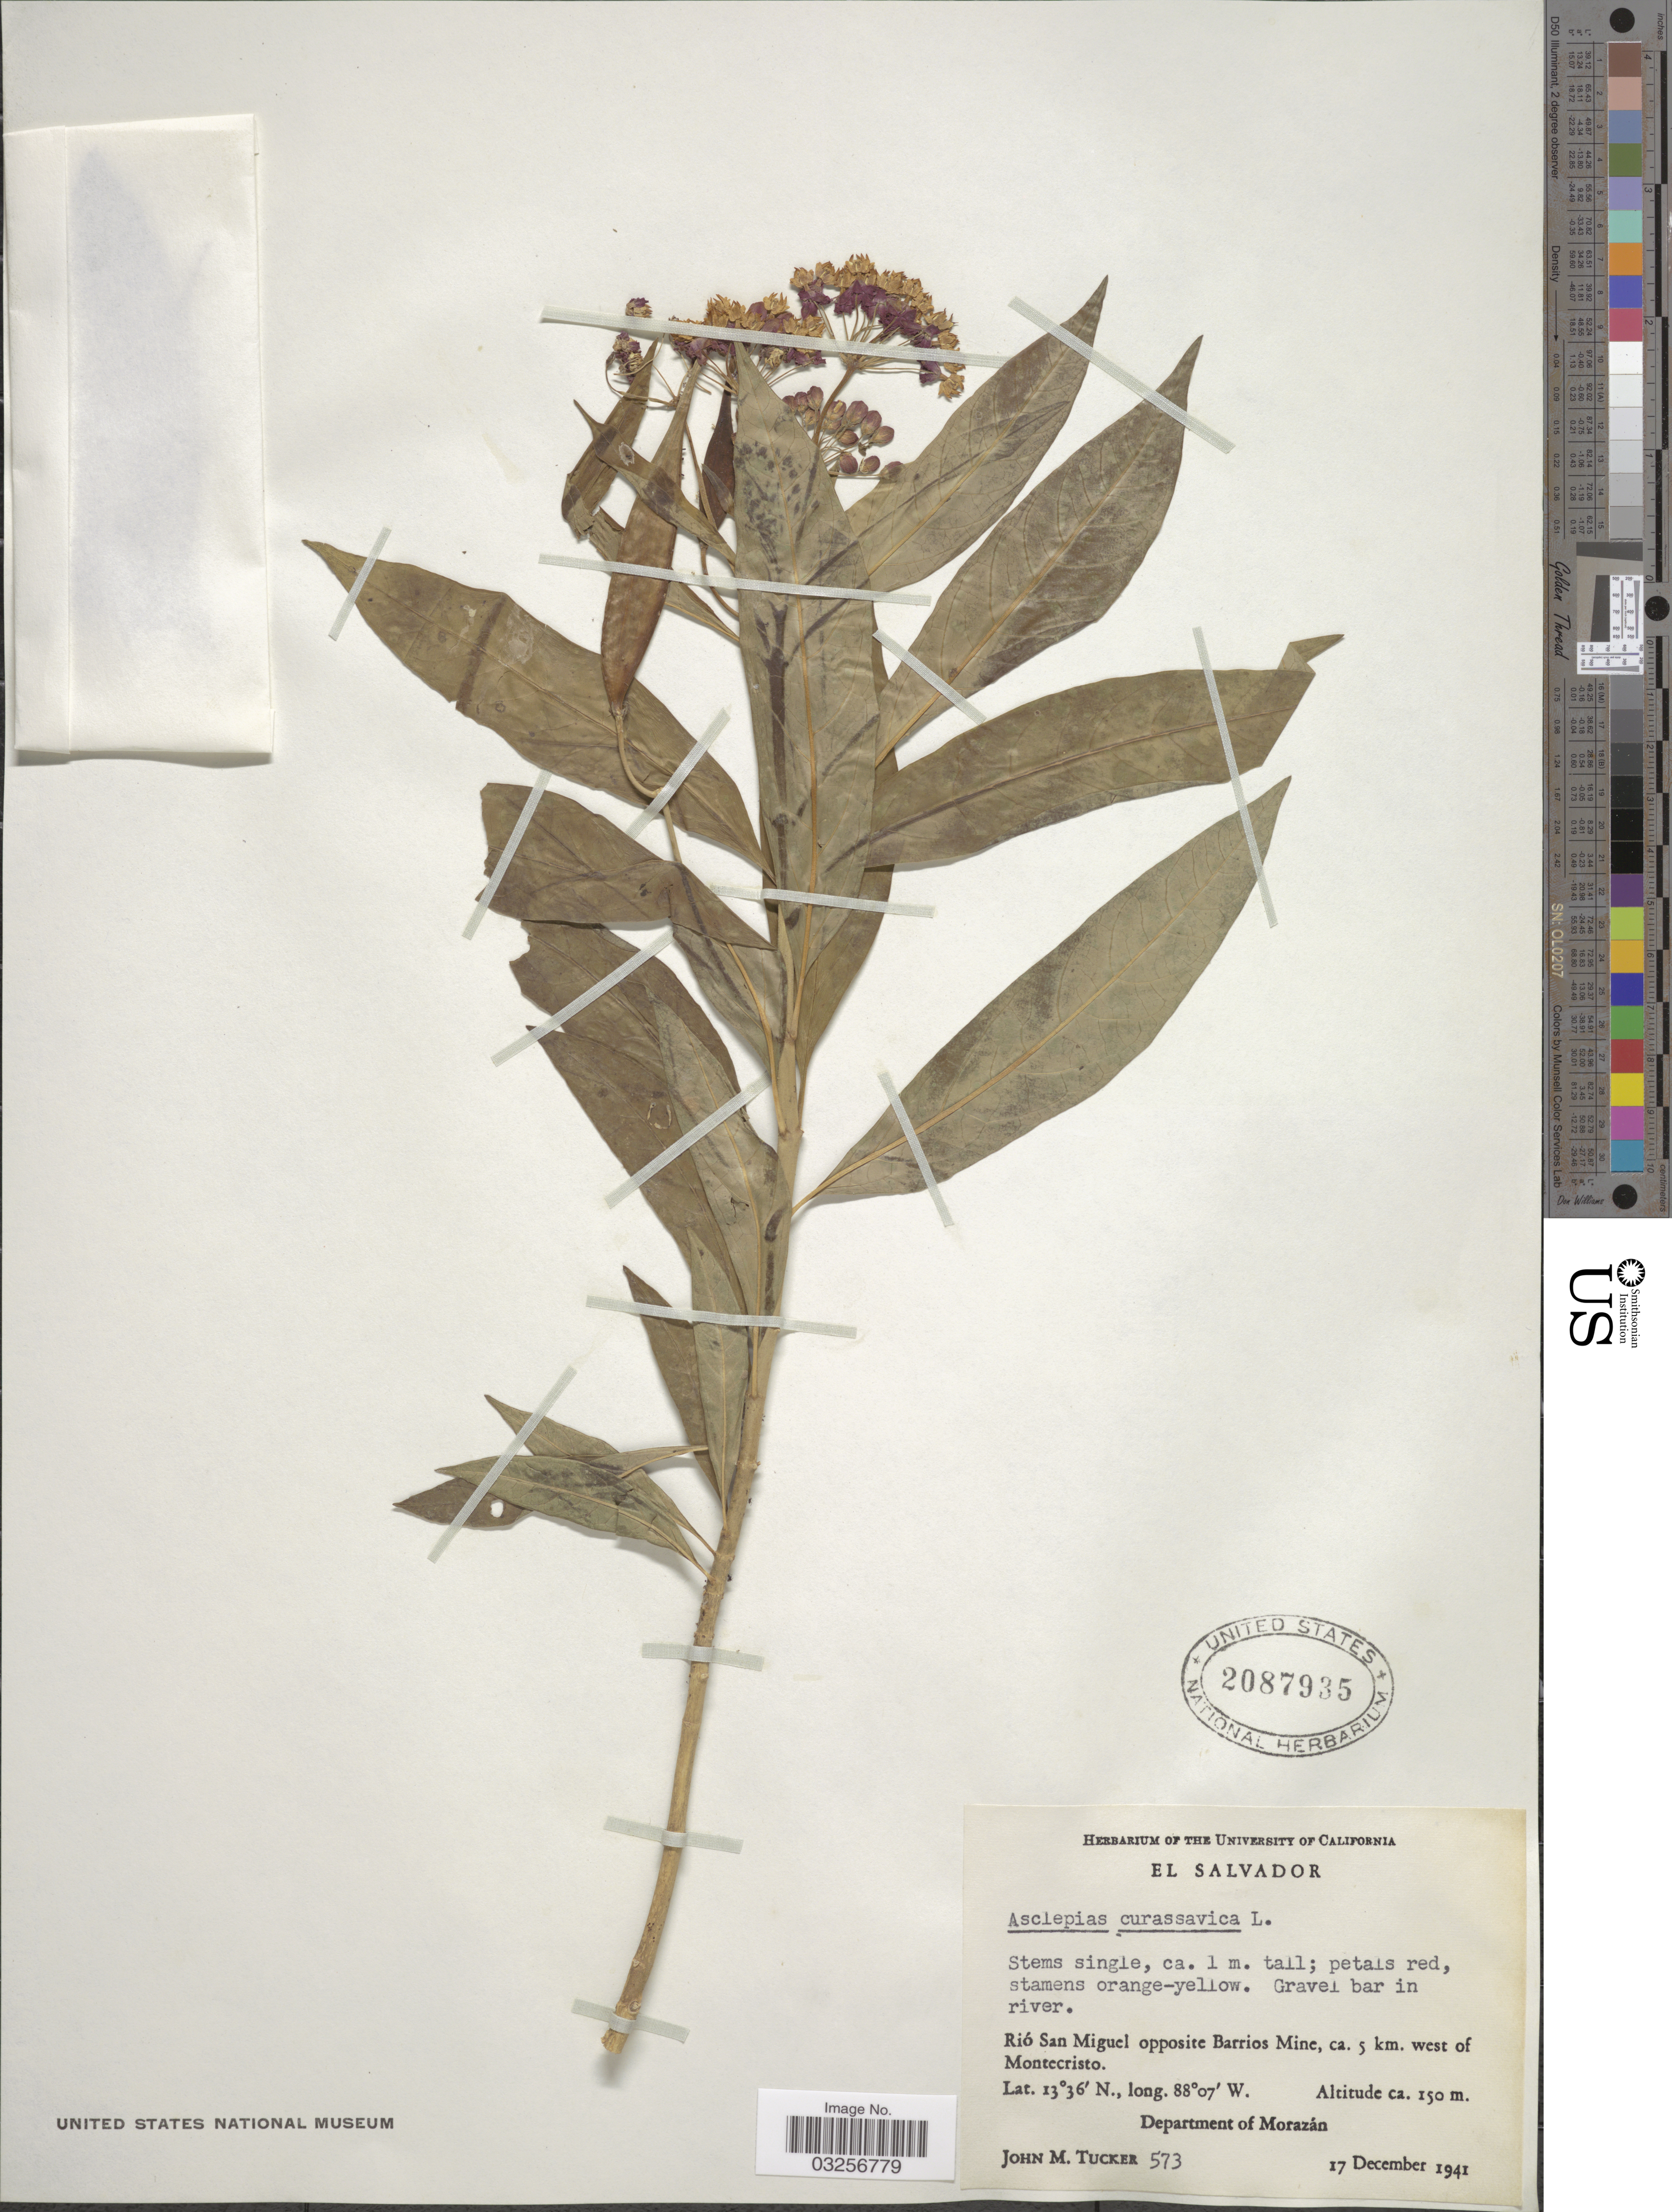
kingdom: Plantae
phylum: Tracheophyta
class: Magnoliopsida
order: Gentianales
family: Apocynaceae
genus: Asclepias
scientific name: Asclepias curassavica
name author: L.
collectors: J. M. Tucker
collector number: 573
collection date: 1941-12-17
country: El Salvador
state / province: Morazan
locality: Rió San Miguel opposite Barrios Mine, ca. 5 km. west of Montecristo. Department of Morazán.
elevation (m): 150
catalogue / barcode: US 2087935